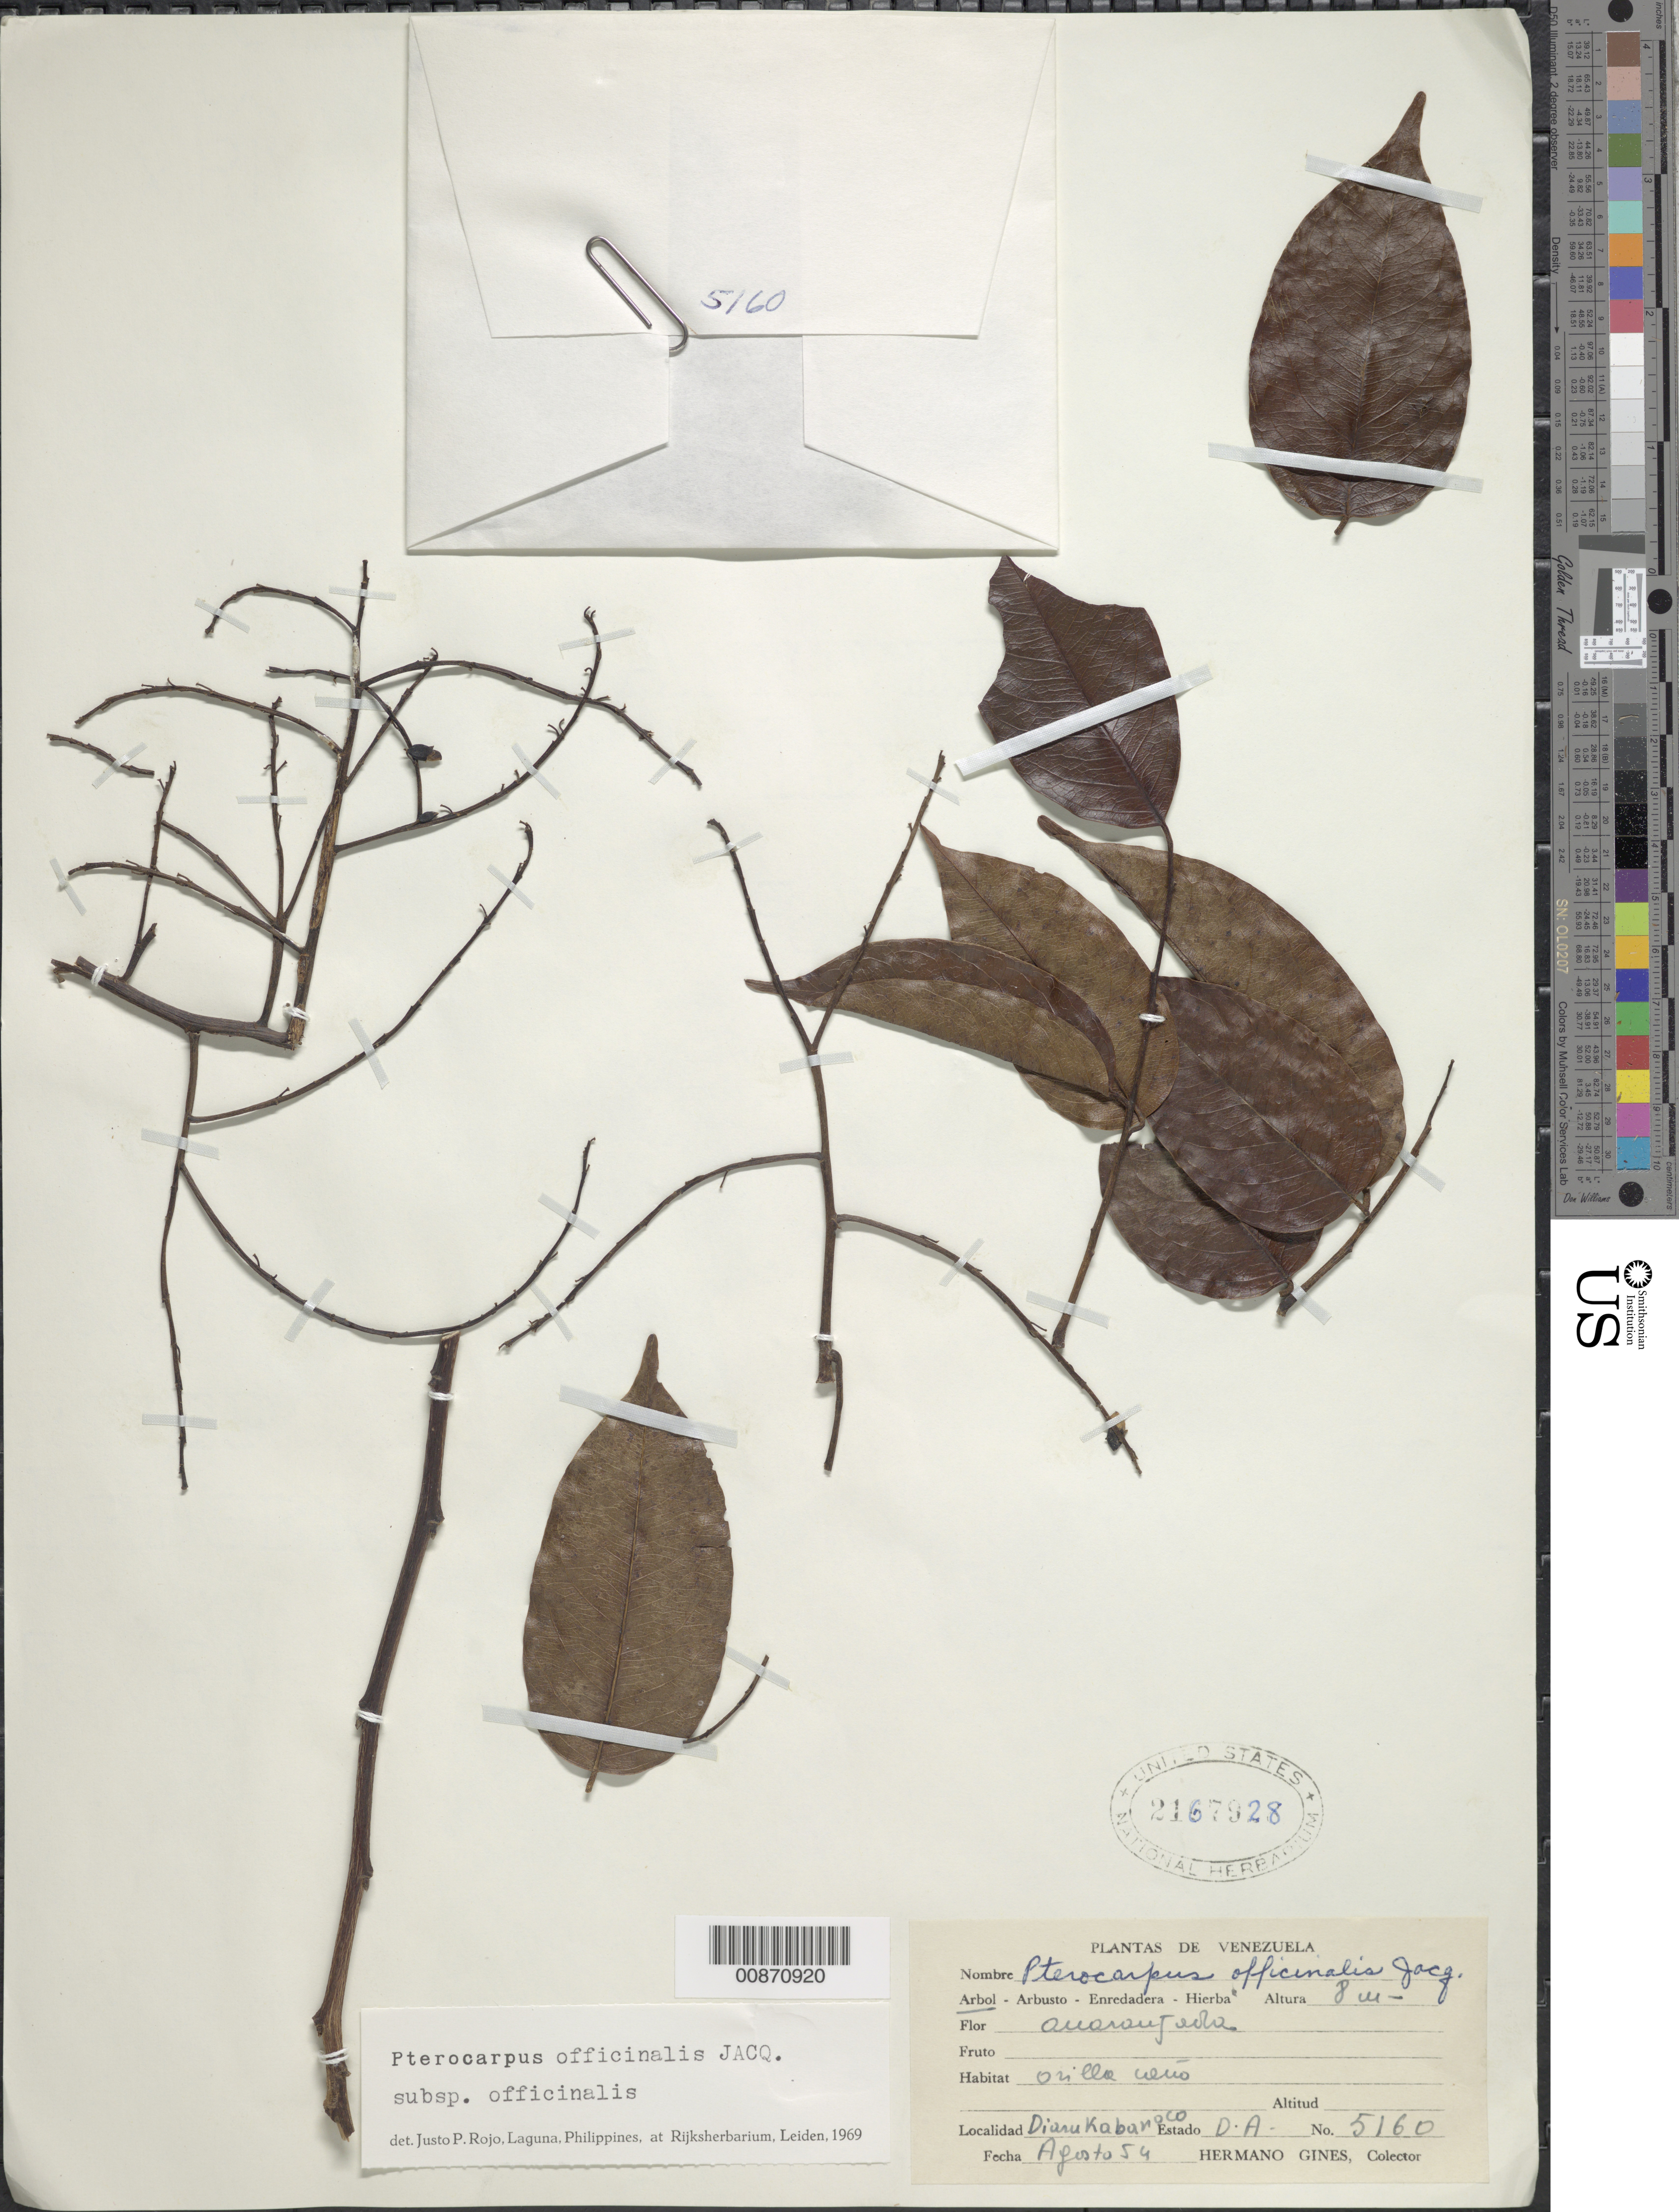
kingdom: Plantae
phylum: Tracheophyta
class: Magnoliopsida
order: Fabales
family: Fabaceae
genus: Pterocarpus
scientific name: Pterocarpus officinalis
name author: Jacq.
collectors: H. Gines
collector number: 5160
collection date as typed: Aug-54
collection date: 1954-08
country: Venezuela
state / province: Delta Amacuro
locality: Caño Diarukabanoco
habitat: Orilla cano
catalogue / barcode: US 2167928